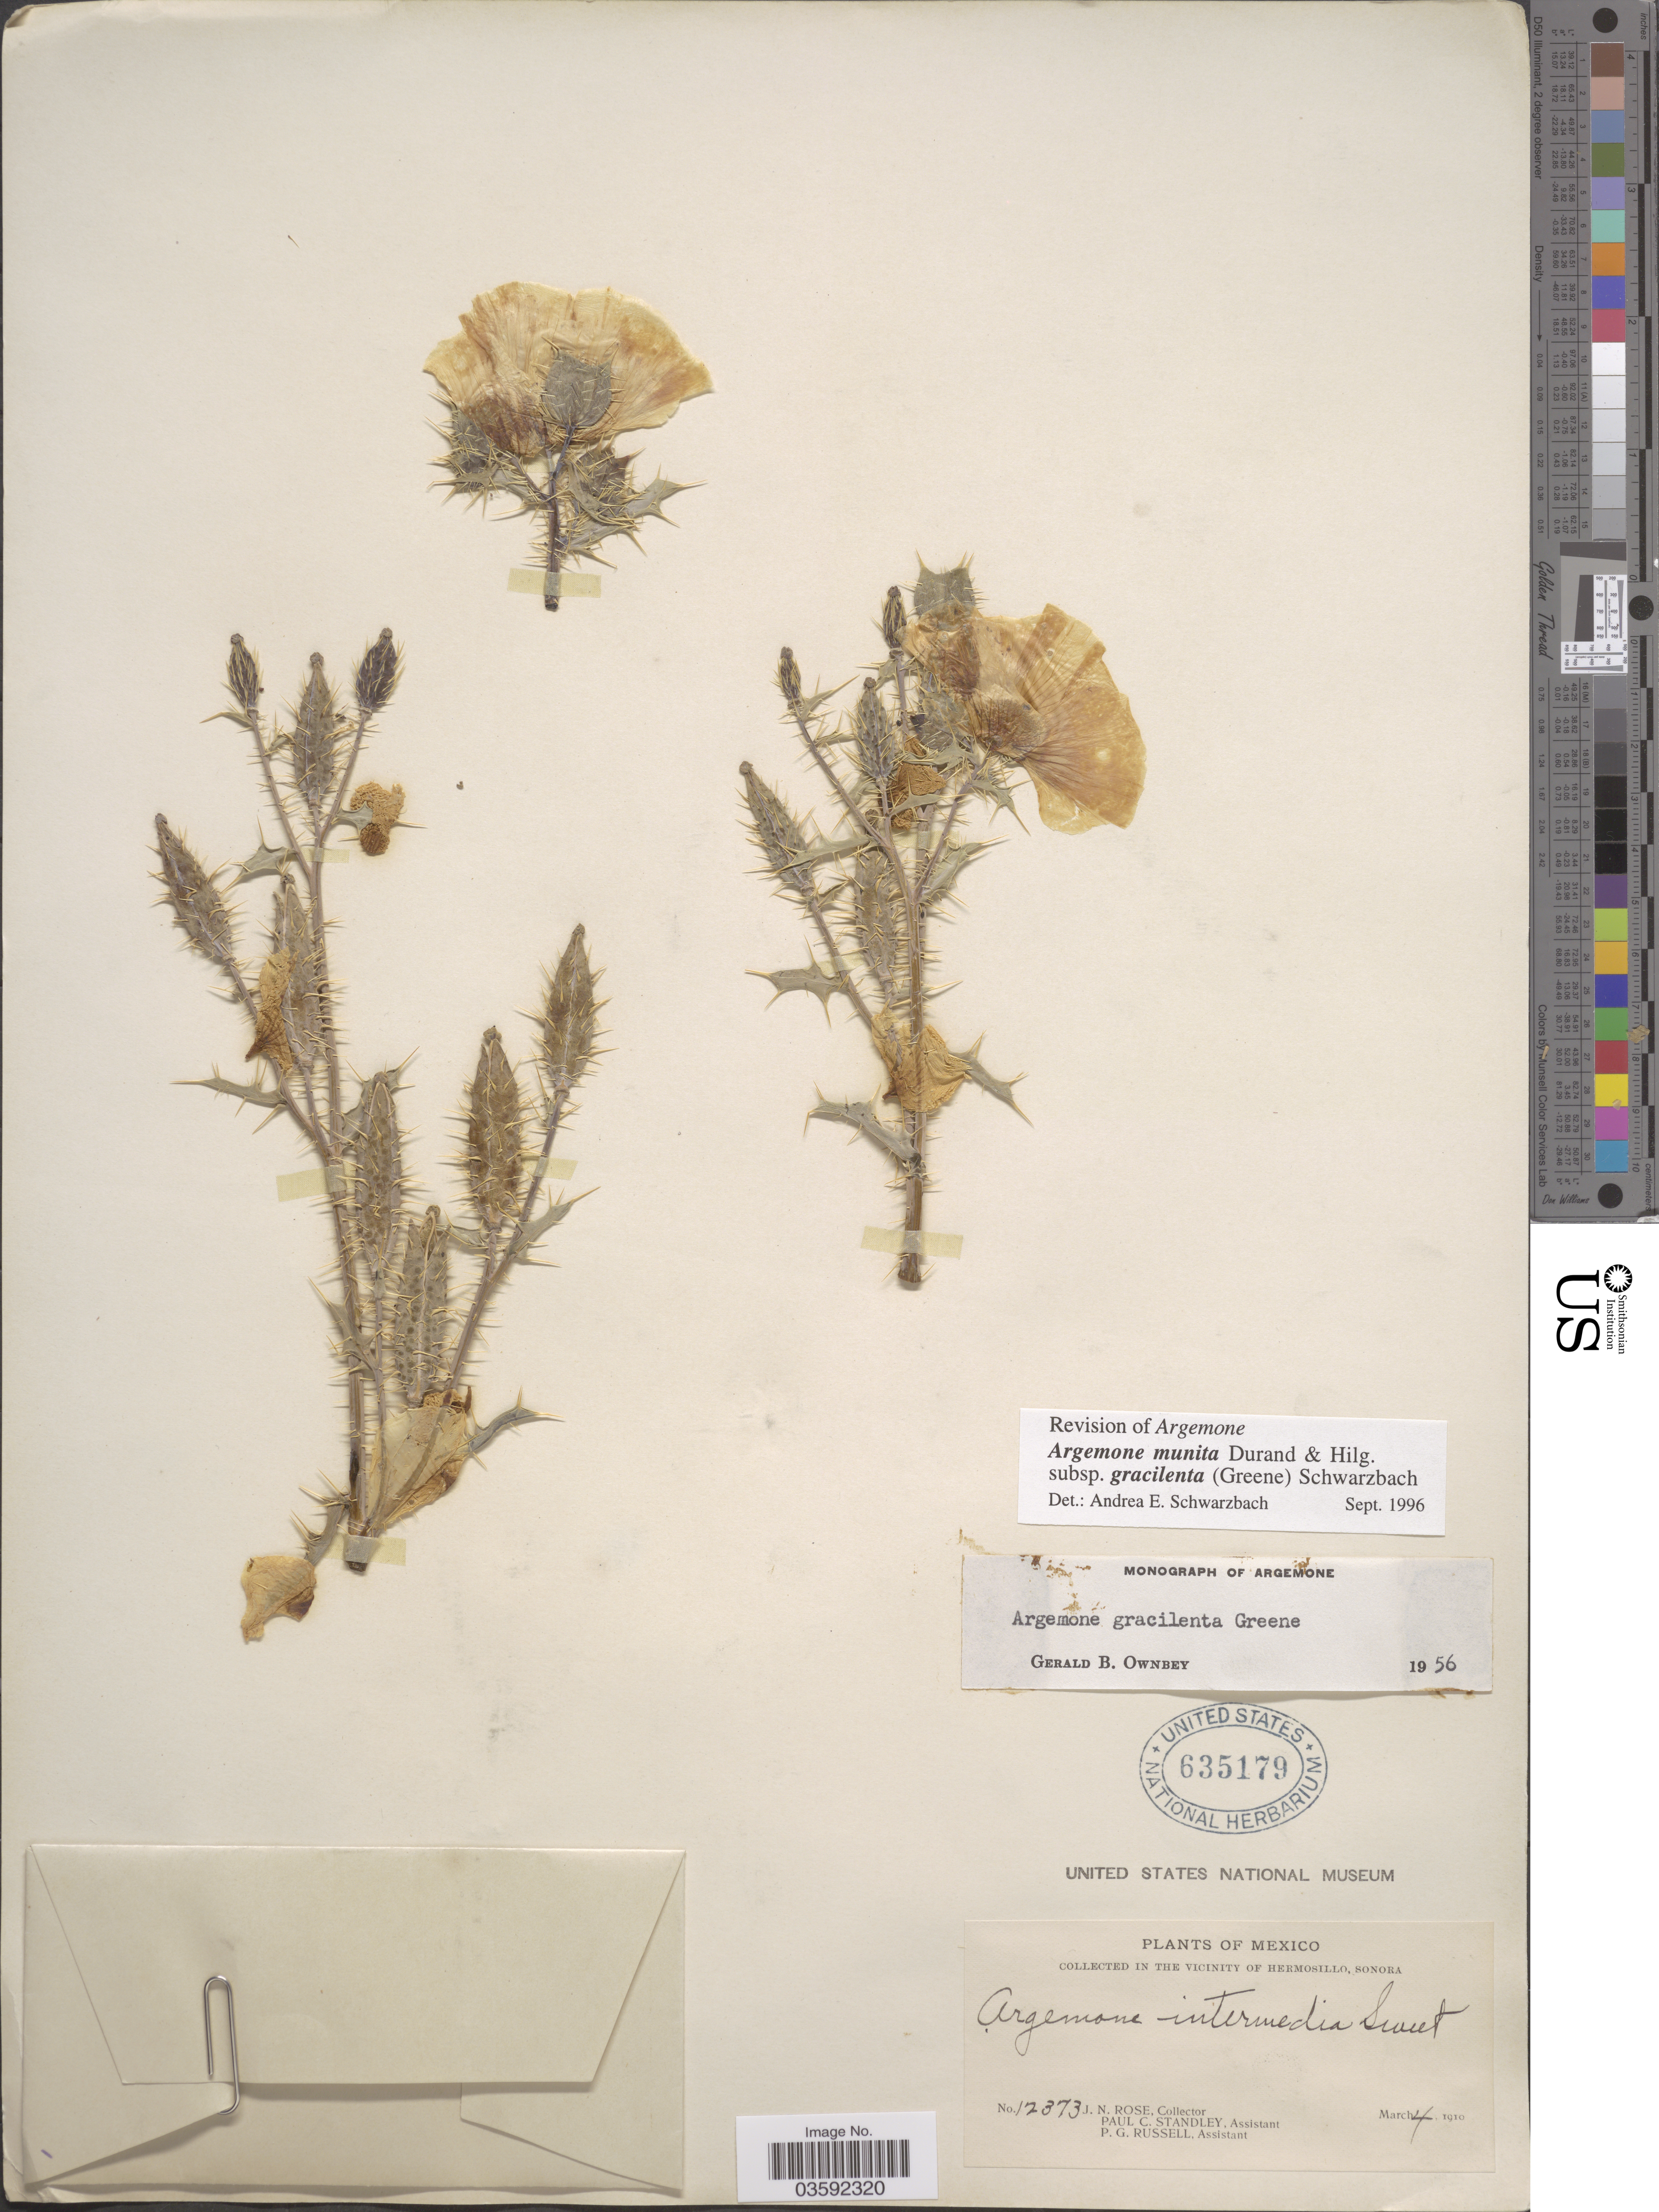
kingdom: Plantae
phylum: Tracheophyta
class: Magnoliopsida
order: Ranunculales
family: Papaveraceae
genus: Argemone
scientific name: Argemone munita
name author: Durand & Hilg.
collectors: J. N. Rose, P. C. Standley & P. G. Russell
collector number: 12373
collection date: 1910-03-04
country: Mexico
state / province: Sonora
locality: In The Vicinity of Hermosillo.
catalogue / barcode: US 635179